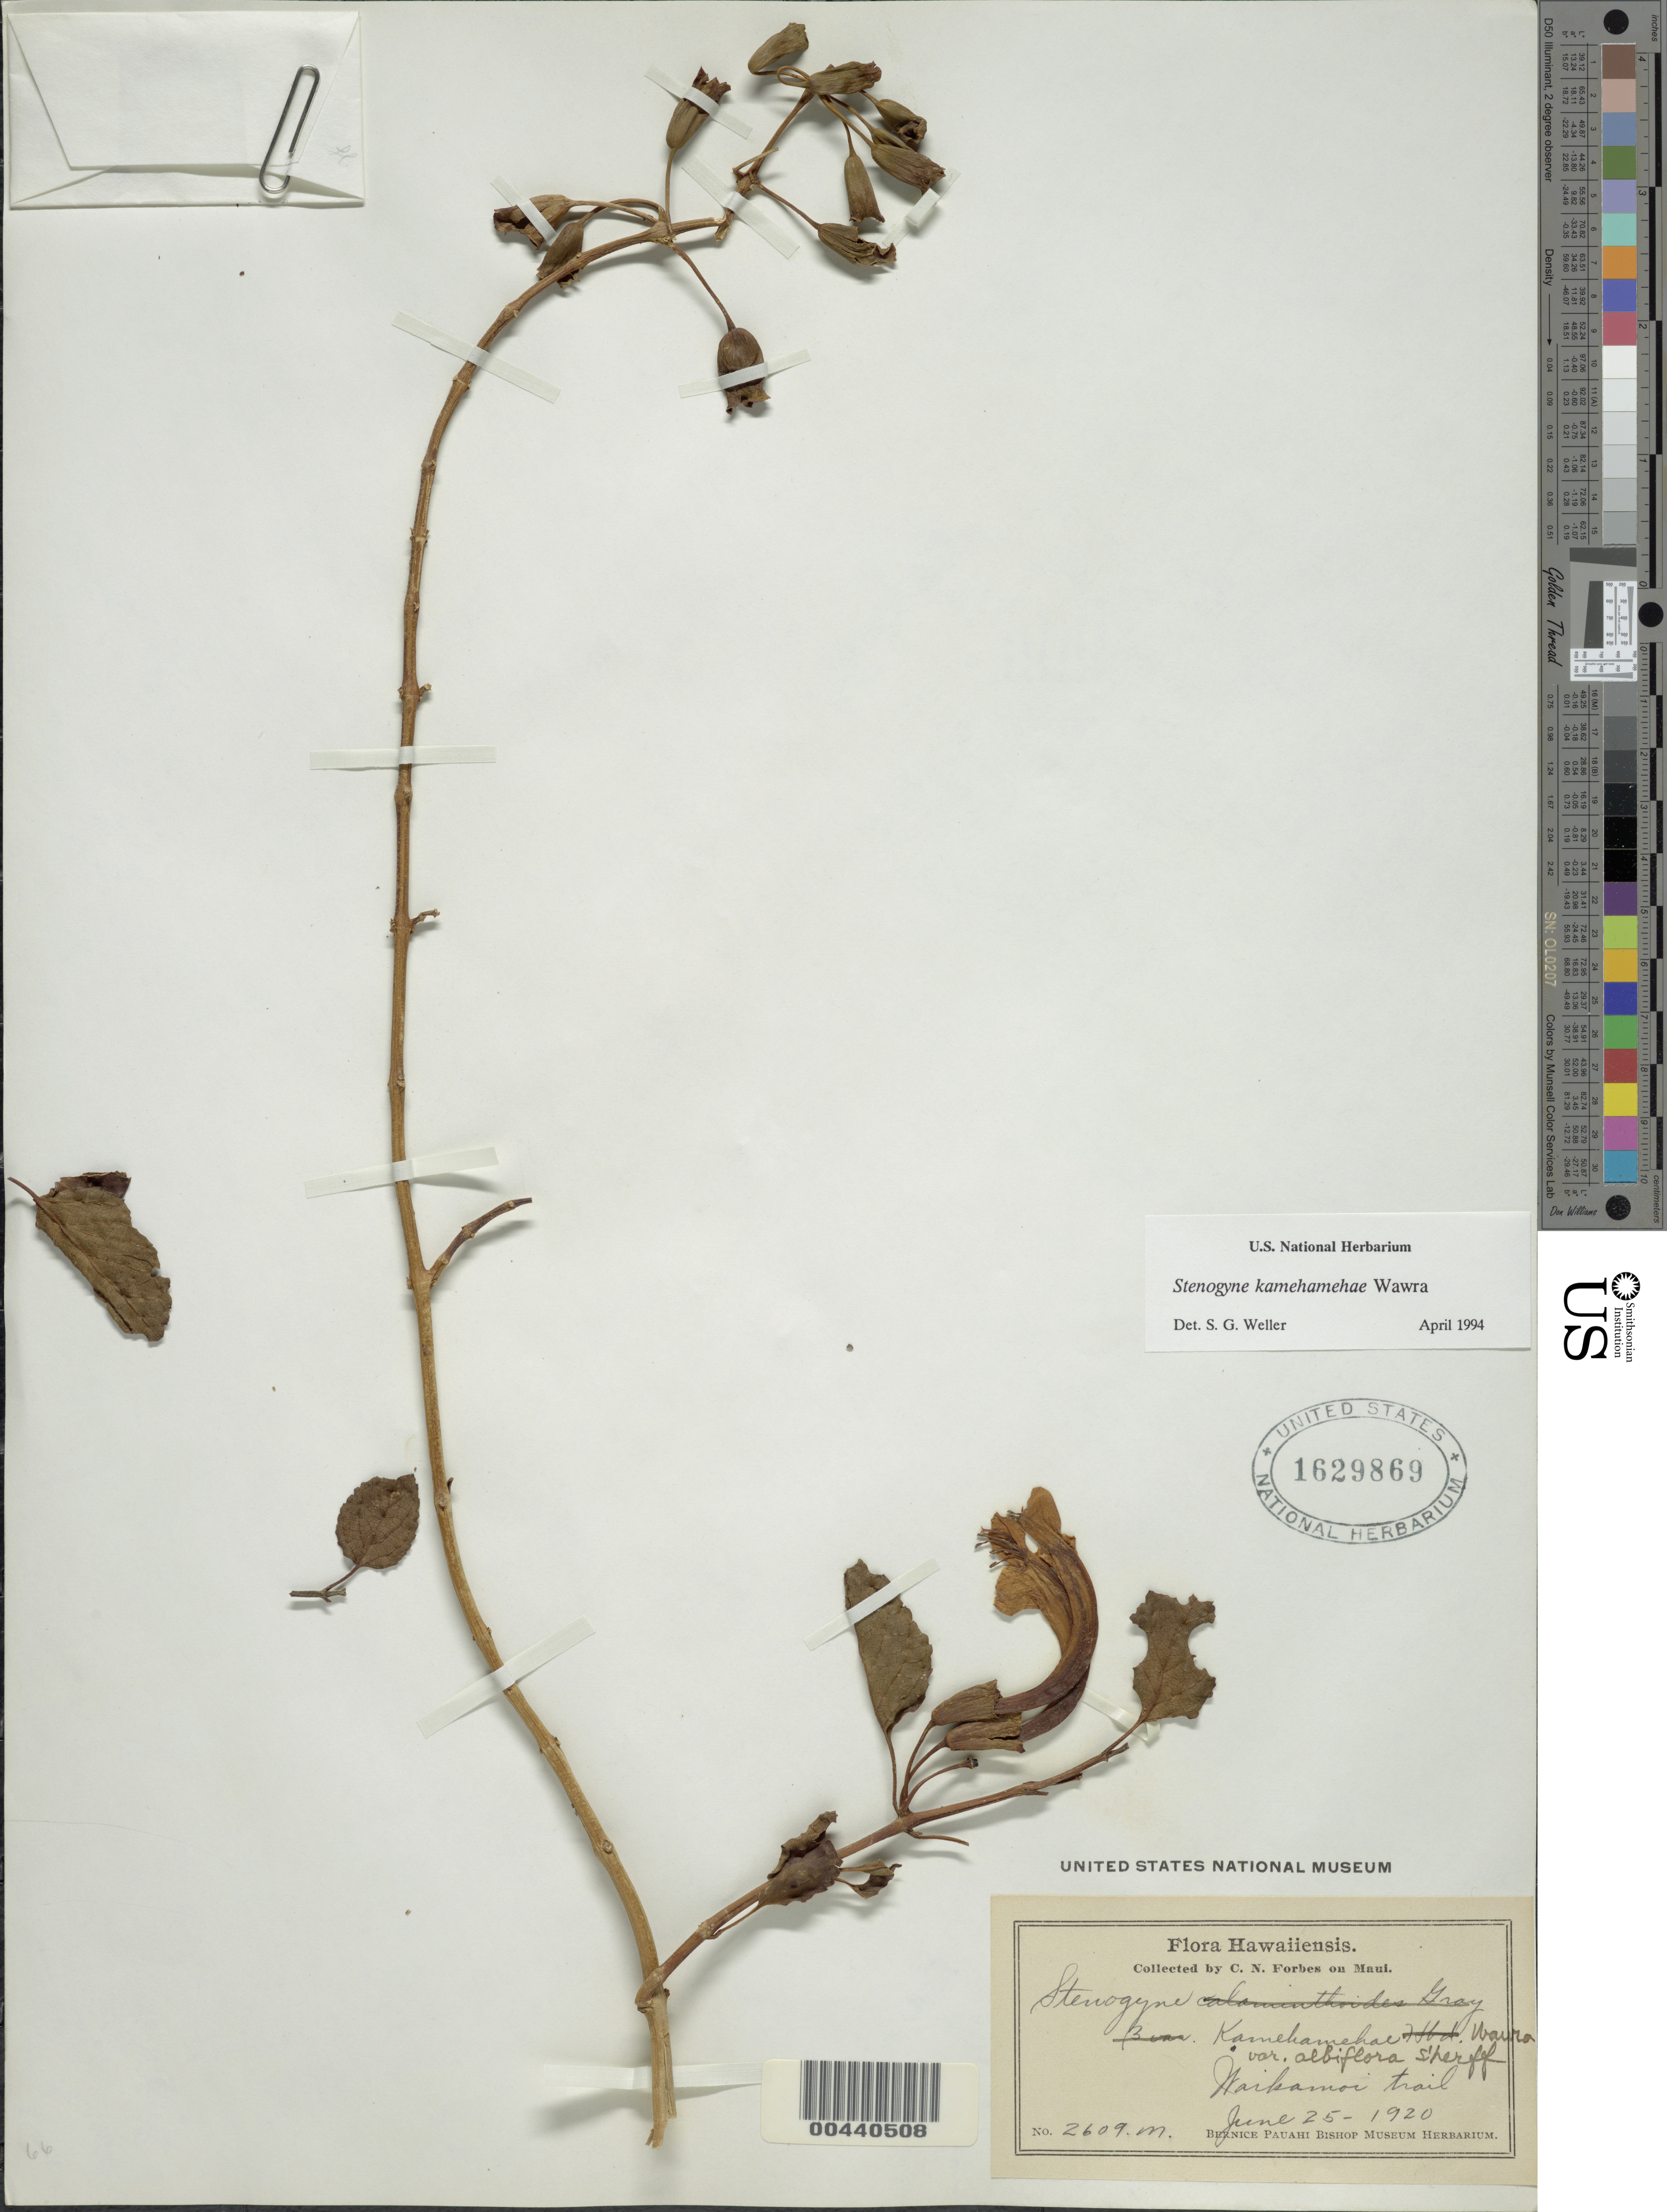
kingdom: Plantae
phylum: Tracheophyta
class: Magnoliopsida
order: Lamiales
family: Lamiaceae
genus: Stenogyne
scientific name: Stenogyne kamehamehae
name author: Wawra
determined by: Weller, Stephen G., (UNITED STATES)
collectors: C. N. Forbes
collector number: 2609.M.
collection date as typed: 25 Jun 1920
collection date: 1920-06-25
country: United States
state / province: Hawaii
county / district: Maui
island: Maui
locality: Waikamoi trail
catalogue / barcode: US 1629869